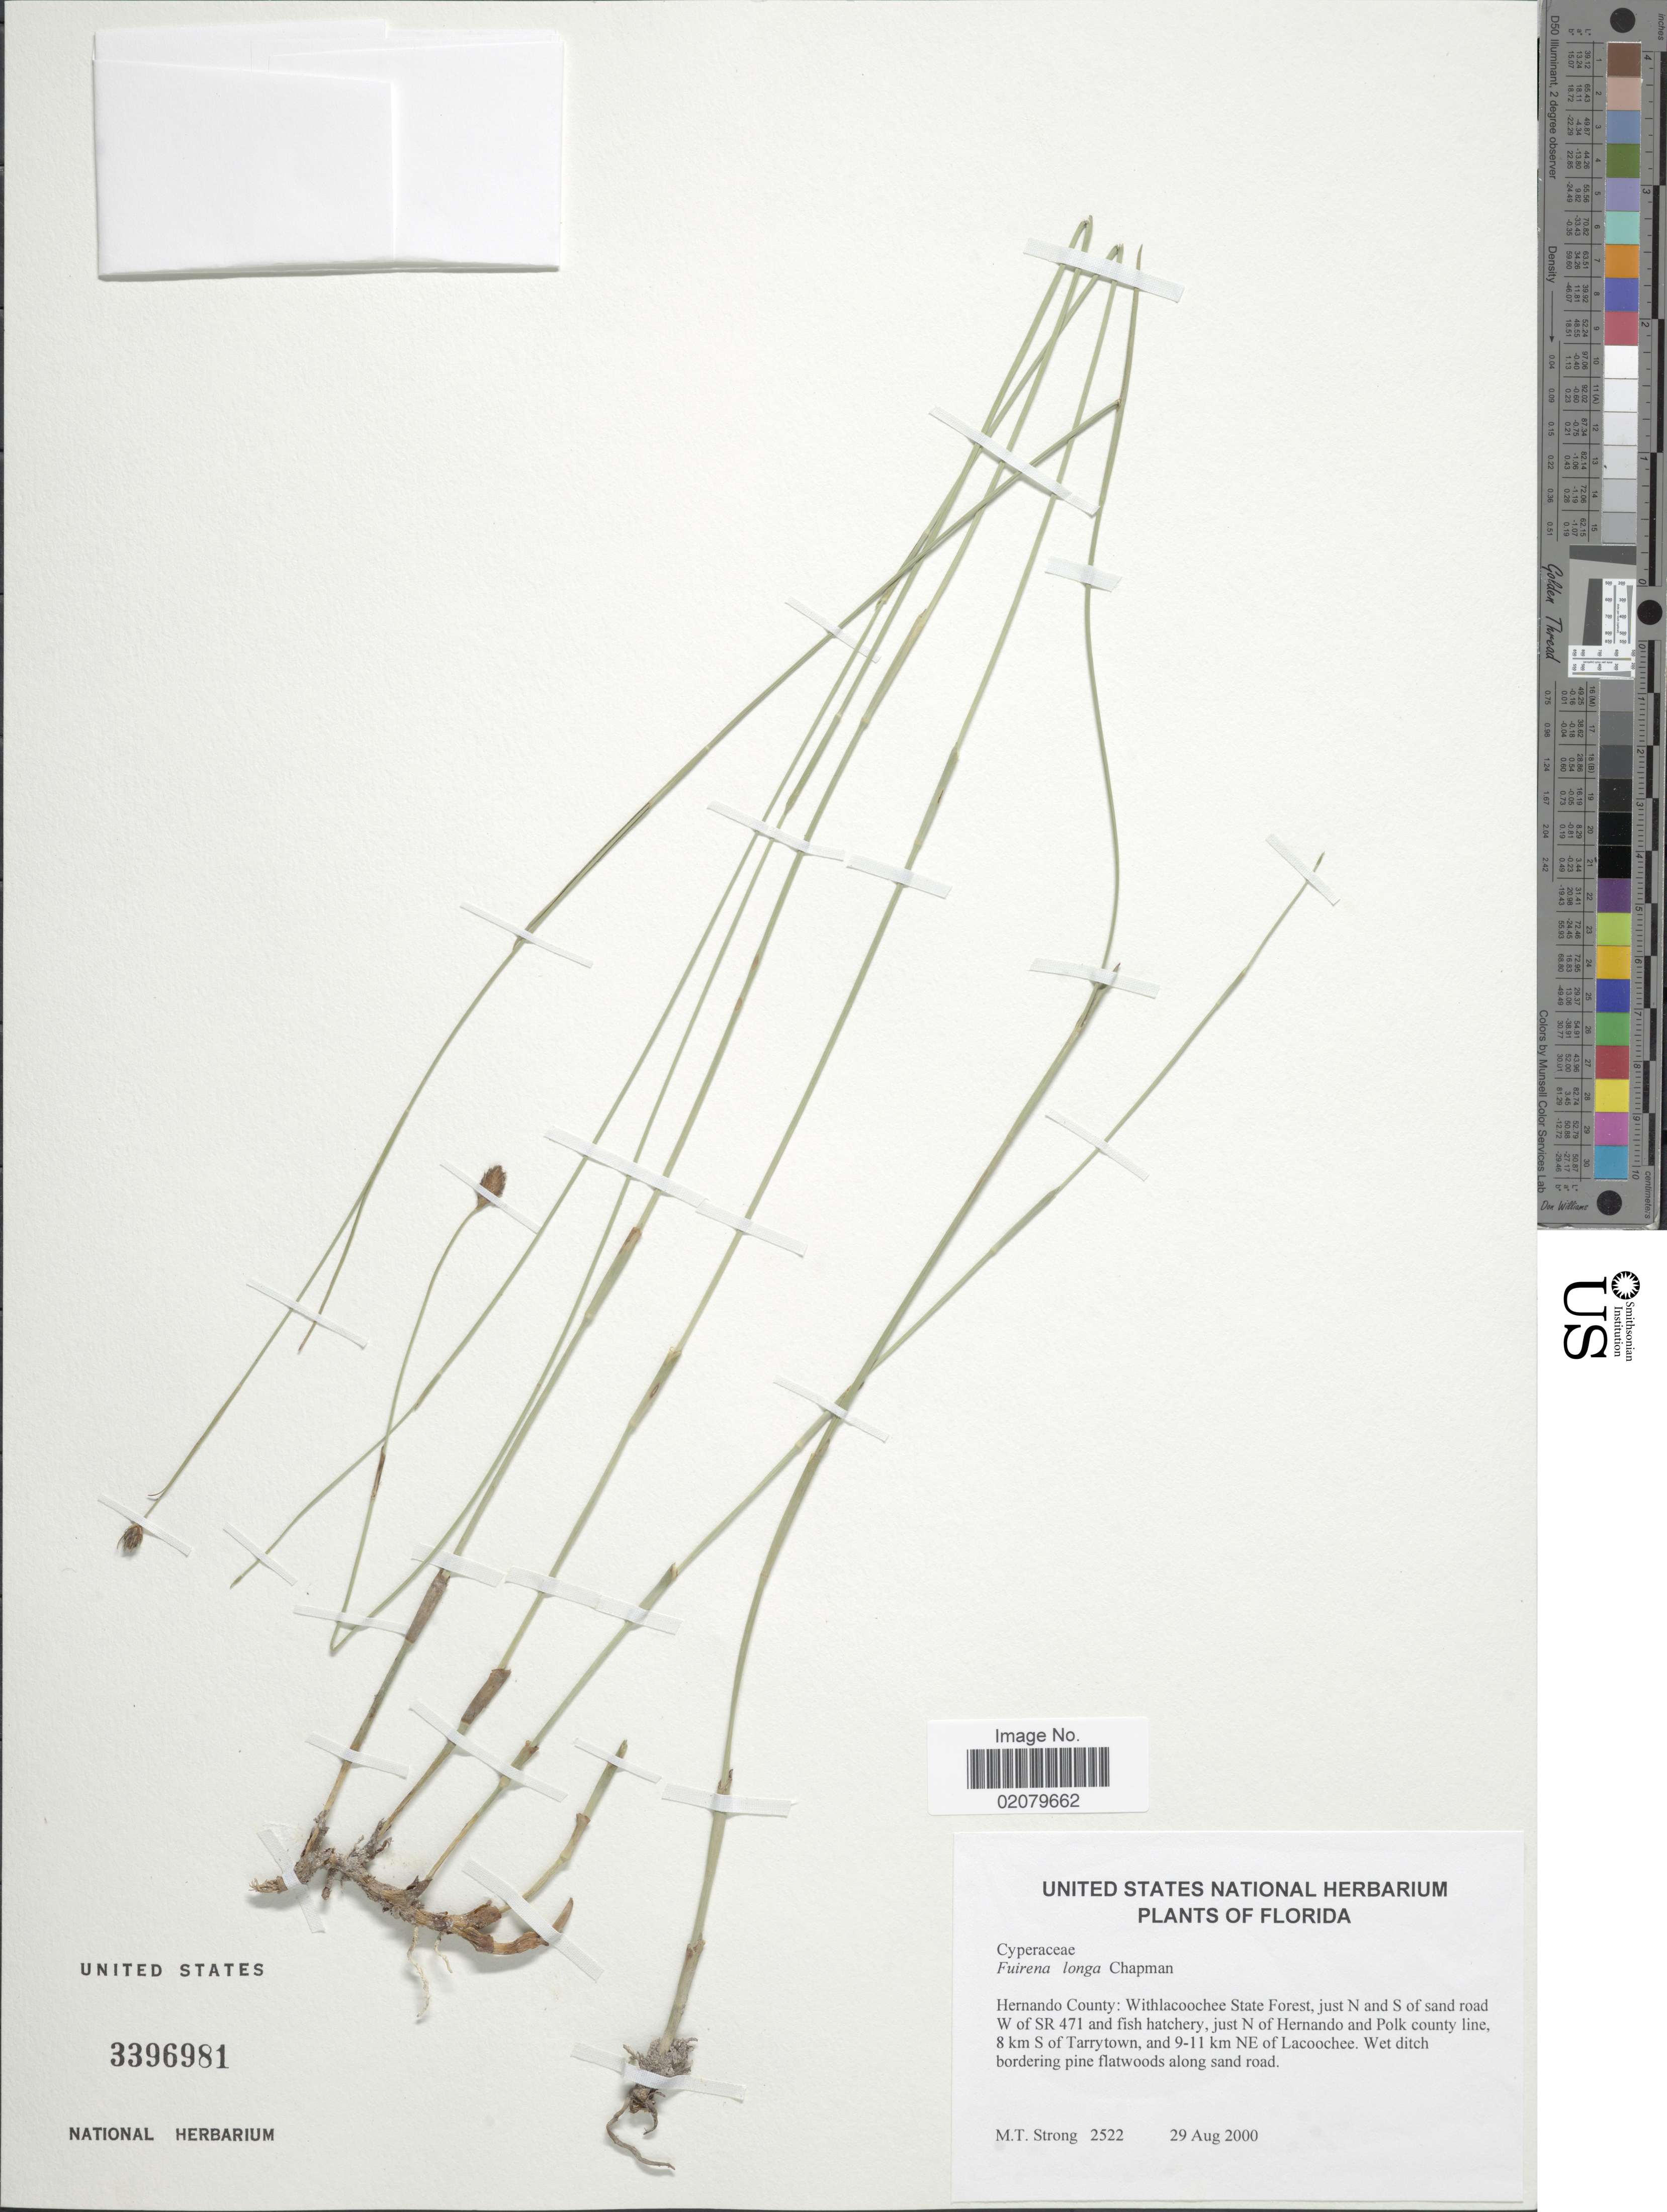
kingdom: Plantae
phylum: Tracheophyta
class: Liliopsida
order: Poales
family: Cyperaceae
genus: Fuirena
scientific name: Fuirena longa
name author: Chapm.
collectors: M. T. Strong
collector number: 2522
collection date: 2000-08-29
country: United States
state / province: Florida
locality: Hernando County: Whitlacoochee State Forest, just N and S of sand road W of SR 471 and fish hatchery, just N of Hernando and Polk County line, 8 km S of Tarrytown, and 9-11 km NE of Lacooche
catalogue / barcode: US 3396981